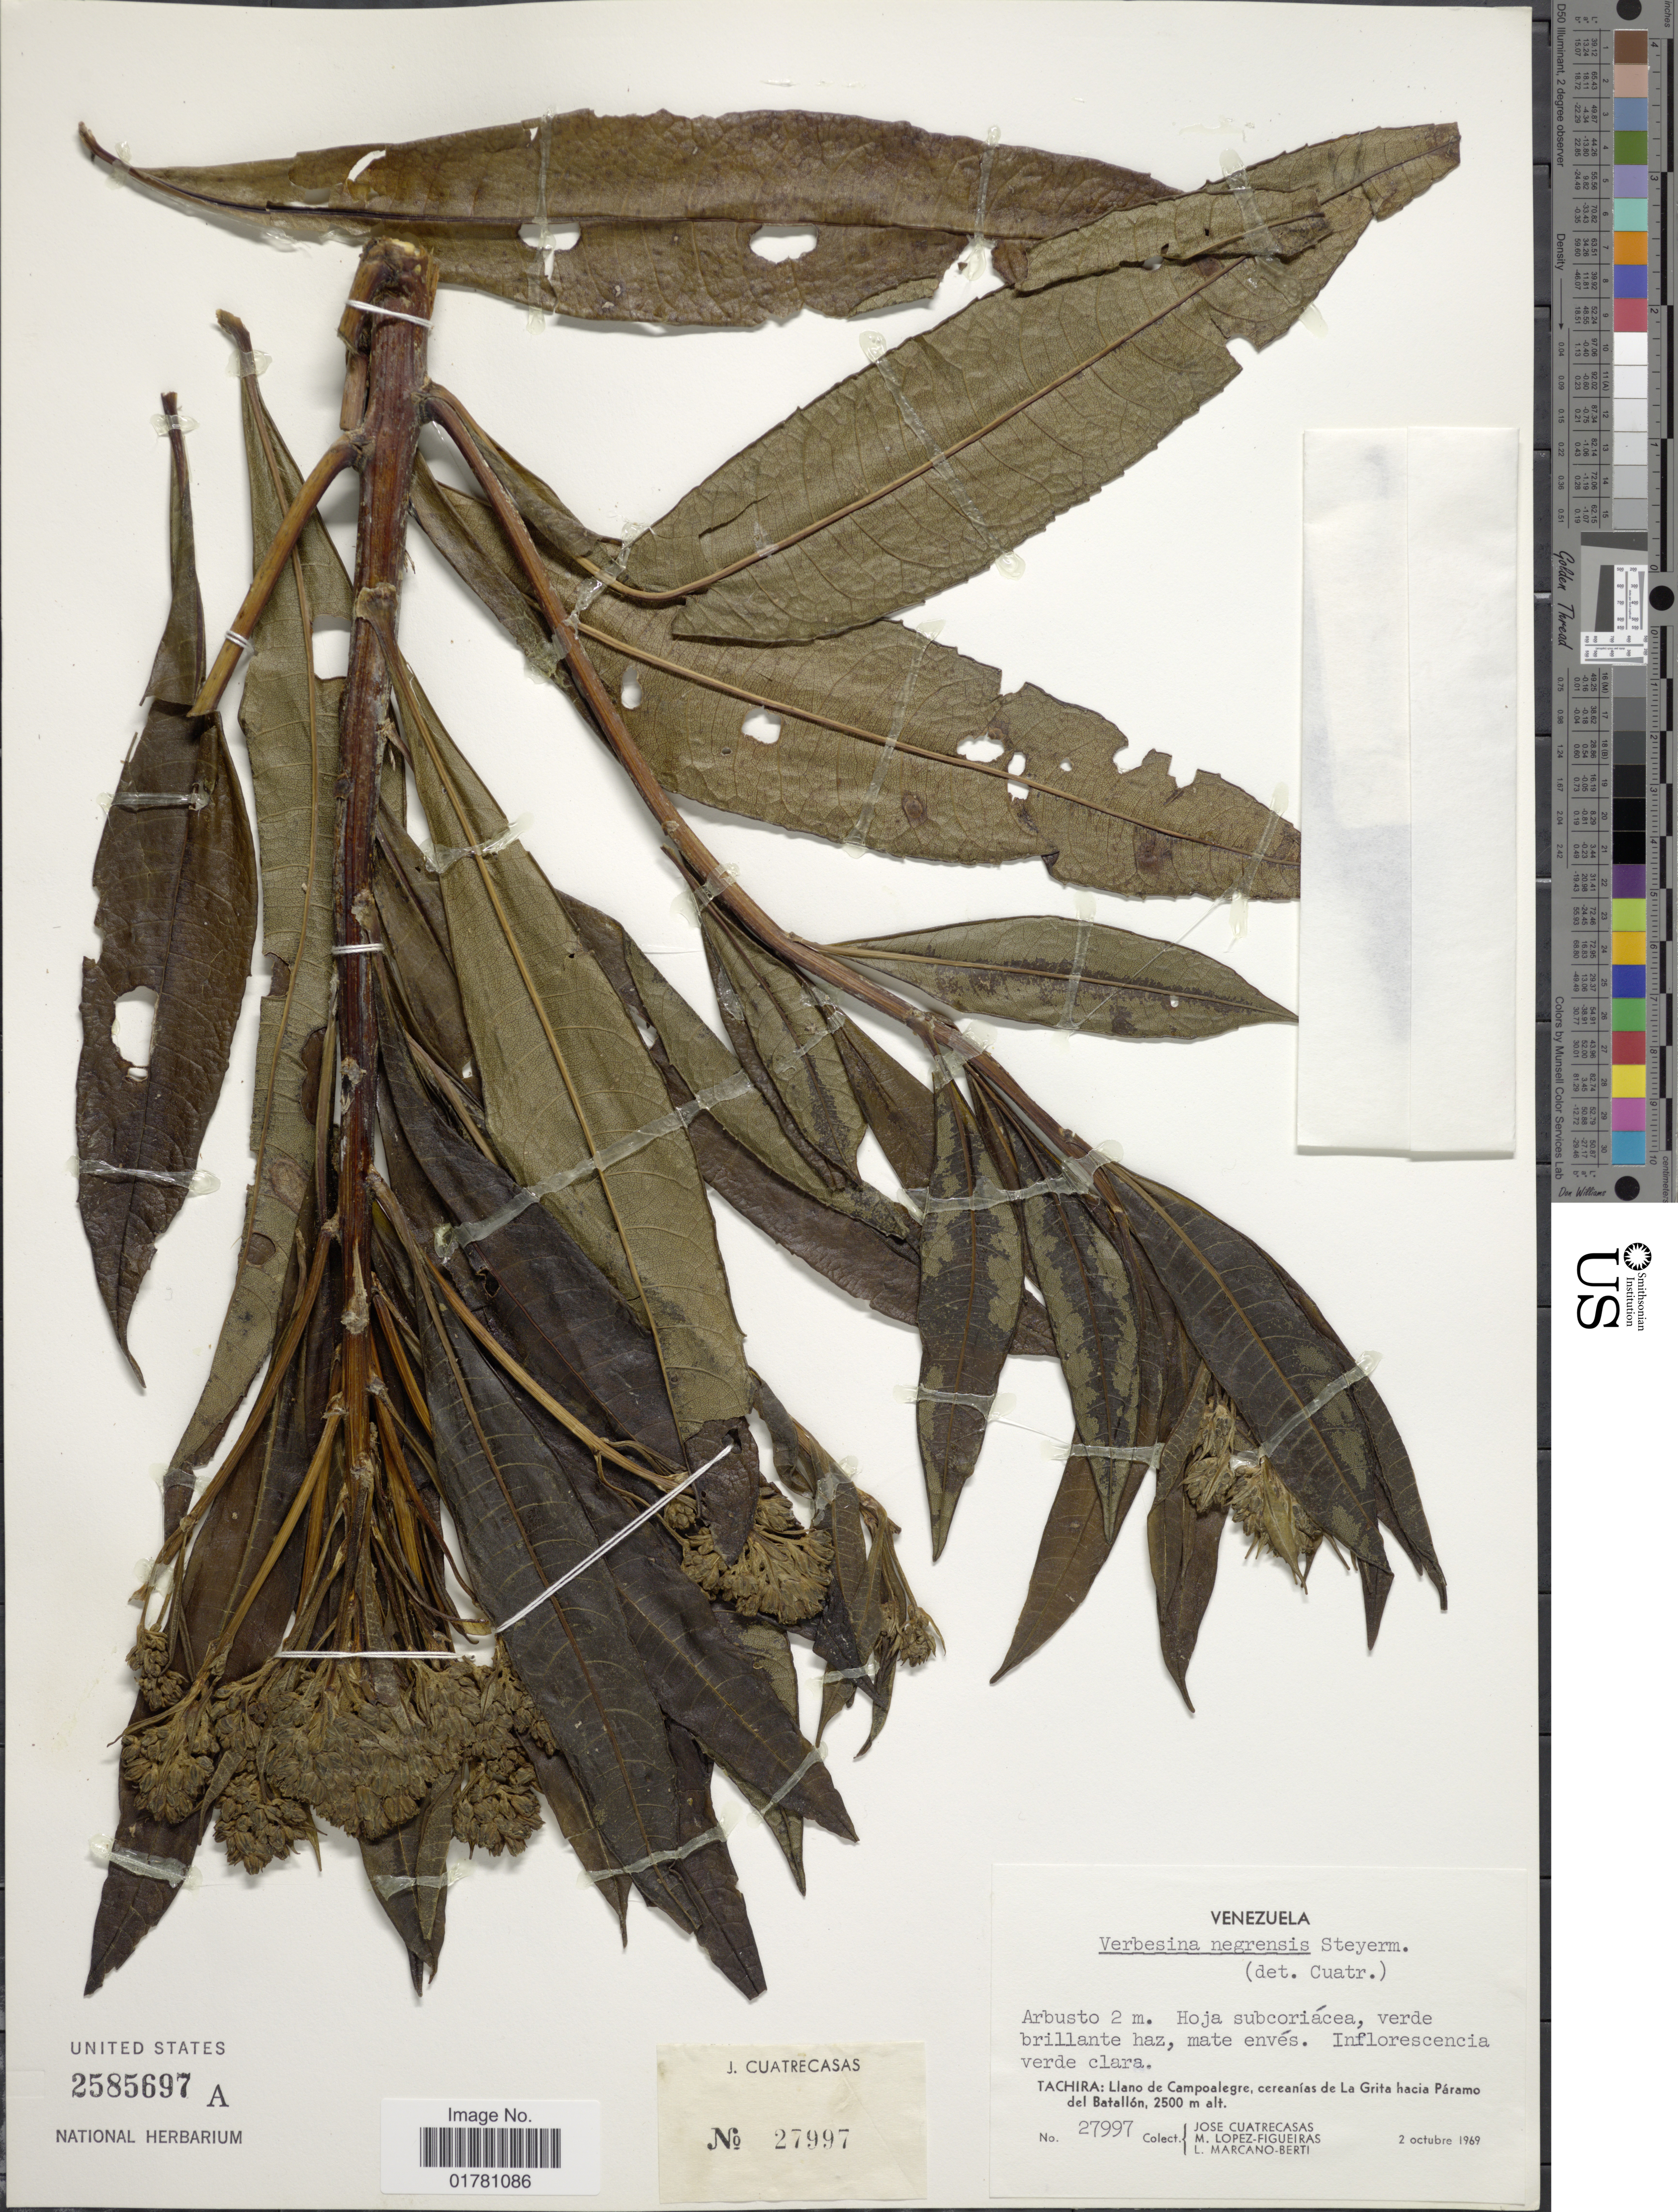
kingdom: Plantae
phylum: Tracheophyta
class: Magnoliopsida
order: Asterales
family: Asteraceae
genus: Verbesina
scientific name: Verbesina negrensis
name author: Steyerm.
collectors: J. Cuatrecasas, M. López Figueiras & L. Marcano-Berti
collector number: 27997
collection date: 1969-10-02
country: Venezuela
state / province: Tachira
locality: Llano de Campoalegre, cerceanías de La Grita hacia Páramo del Batallón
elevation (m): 2500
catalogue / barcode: US 2585697A